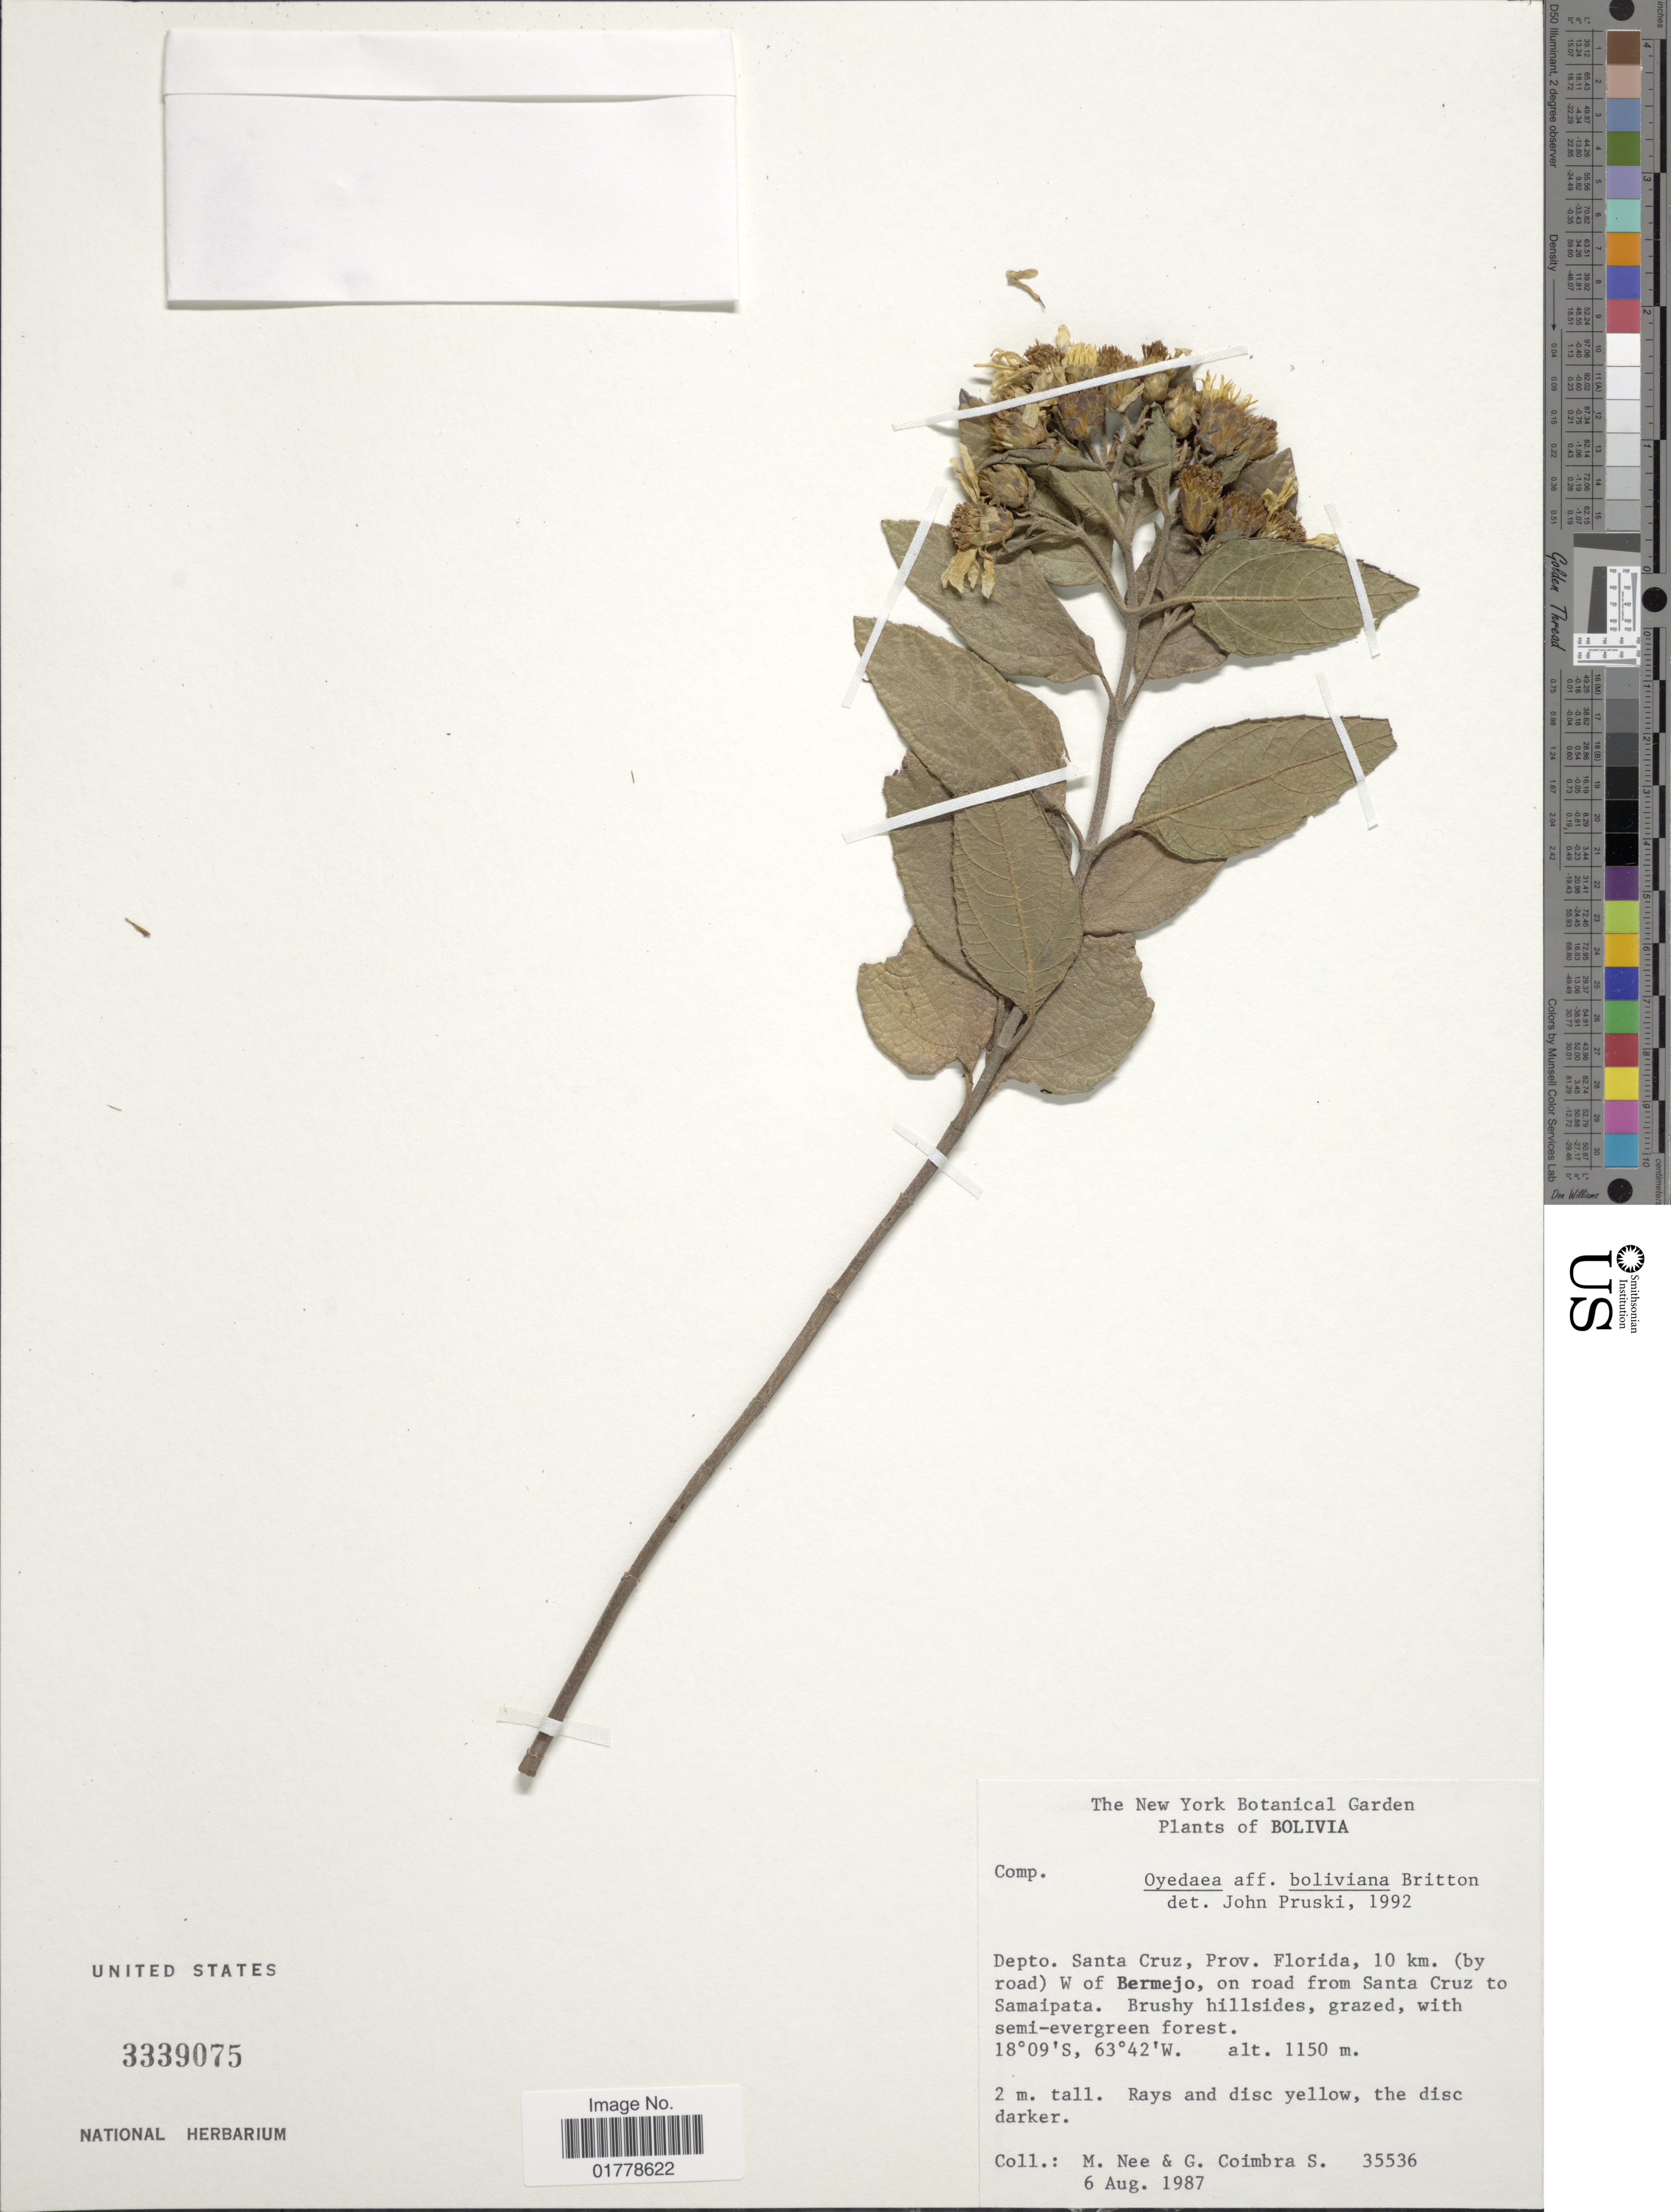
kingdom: Plantae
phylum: Tracheophyta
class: Magnoliopsida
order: Asterales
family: Asteraceae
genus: Oyedaea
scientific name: Oyedaea boliviana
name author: Britton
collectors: M. Nee & G. Coimbra S.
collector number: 35536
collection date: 1987-08-06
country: Bolivia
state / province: Santa Cruz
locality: Depto. Santa Cruz, Prov. Florida, 10 km. (by road) W of Bermejo, on road from Santa Cruz to Samaipata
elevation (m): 1150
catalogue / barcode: US 3339075